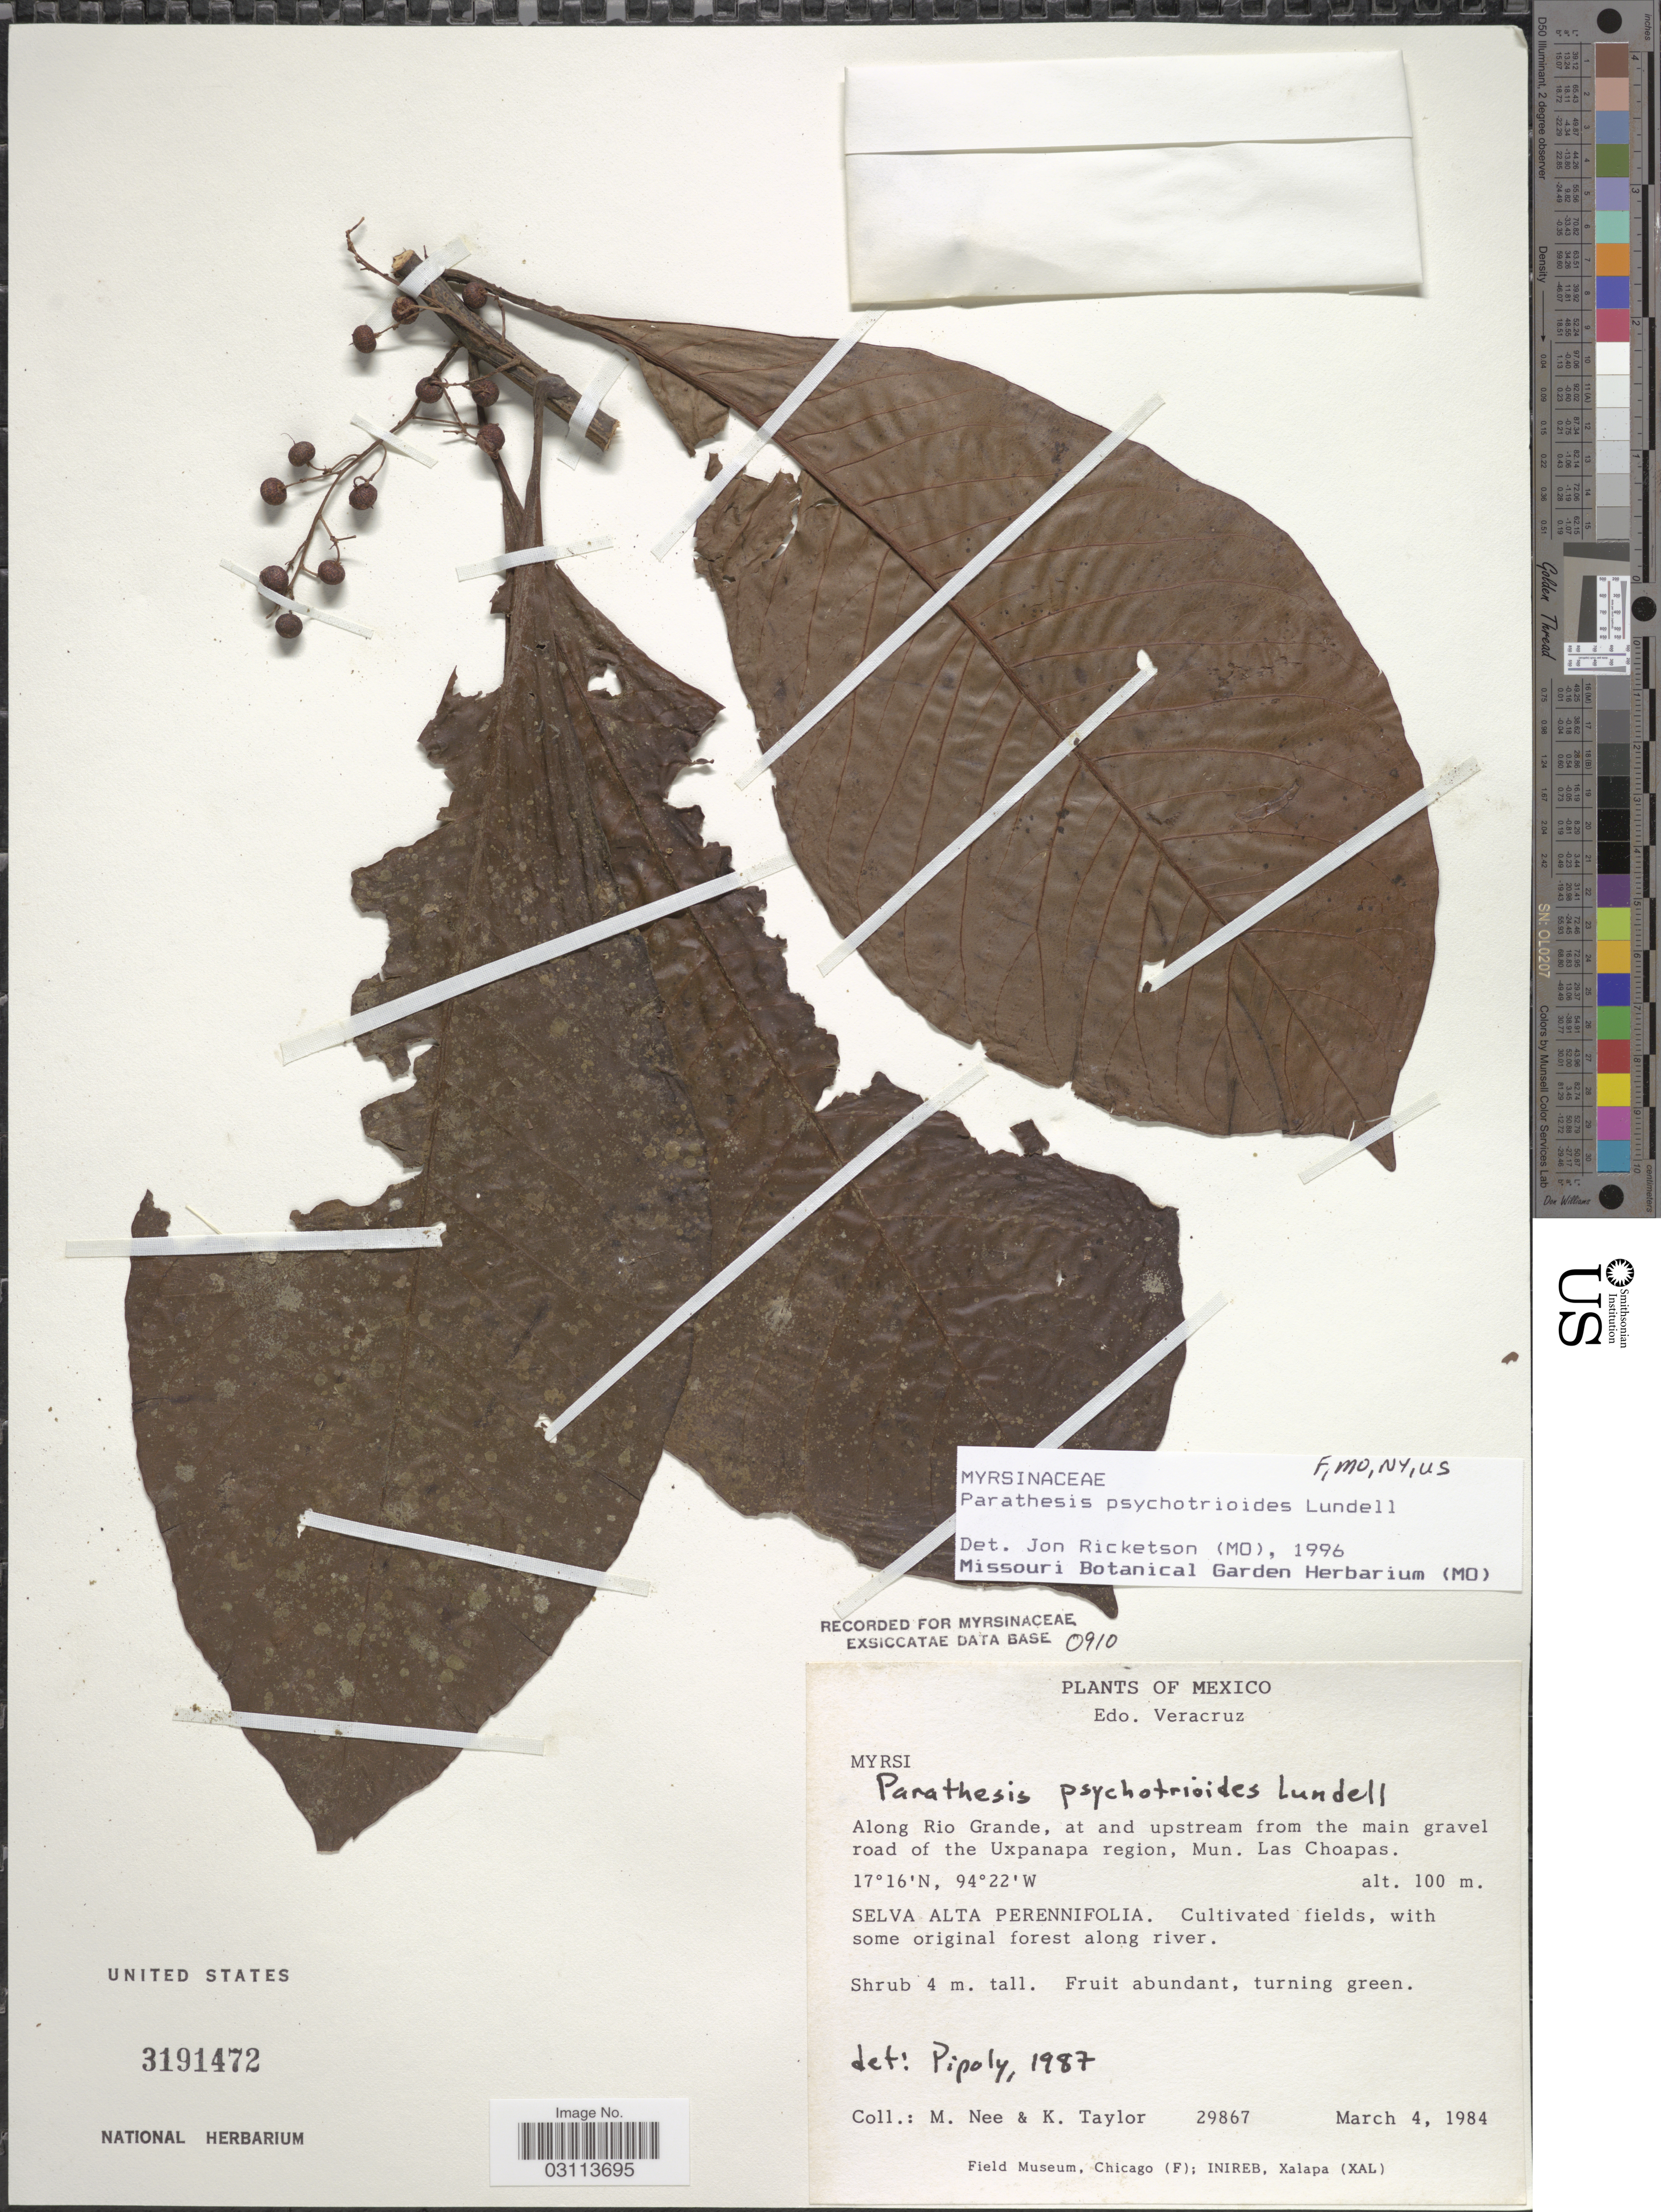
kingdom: Plantae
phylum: Tracheophyta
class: Magnoliopsida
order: Ericales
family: Primulaceae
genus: Parathesis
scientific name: Parathesis psychotrioides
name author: Lundell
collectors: M. Nee & K. Taylor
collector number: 29867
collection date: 1984-03-04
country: Mexico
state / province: Veracruz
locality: Along Rio Grande, at and upstream from the main gravel road of the Uxpanapa region, Mun. Las Choapas.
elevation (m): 100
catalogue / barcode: US 3191472